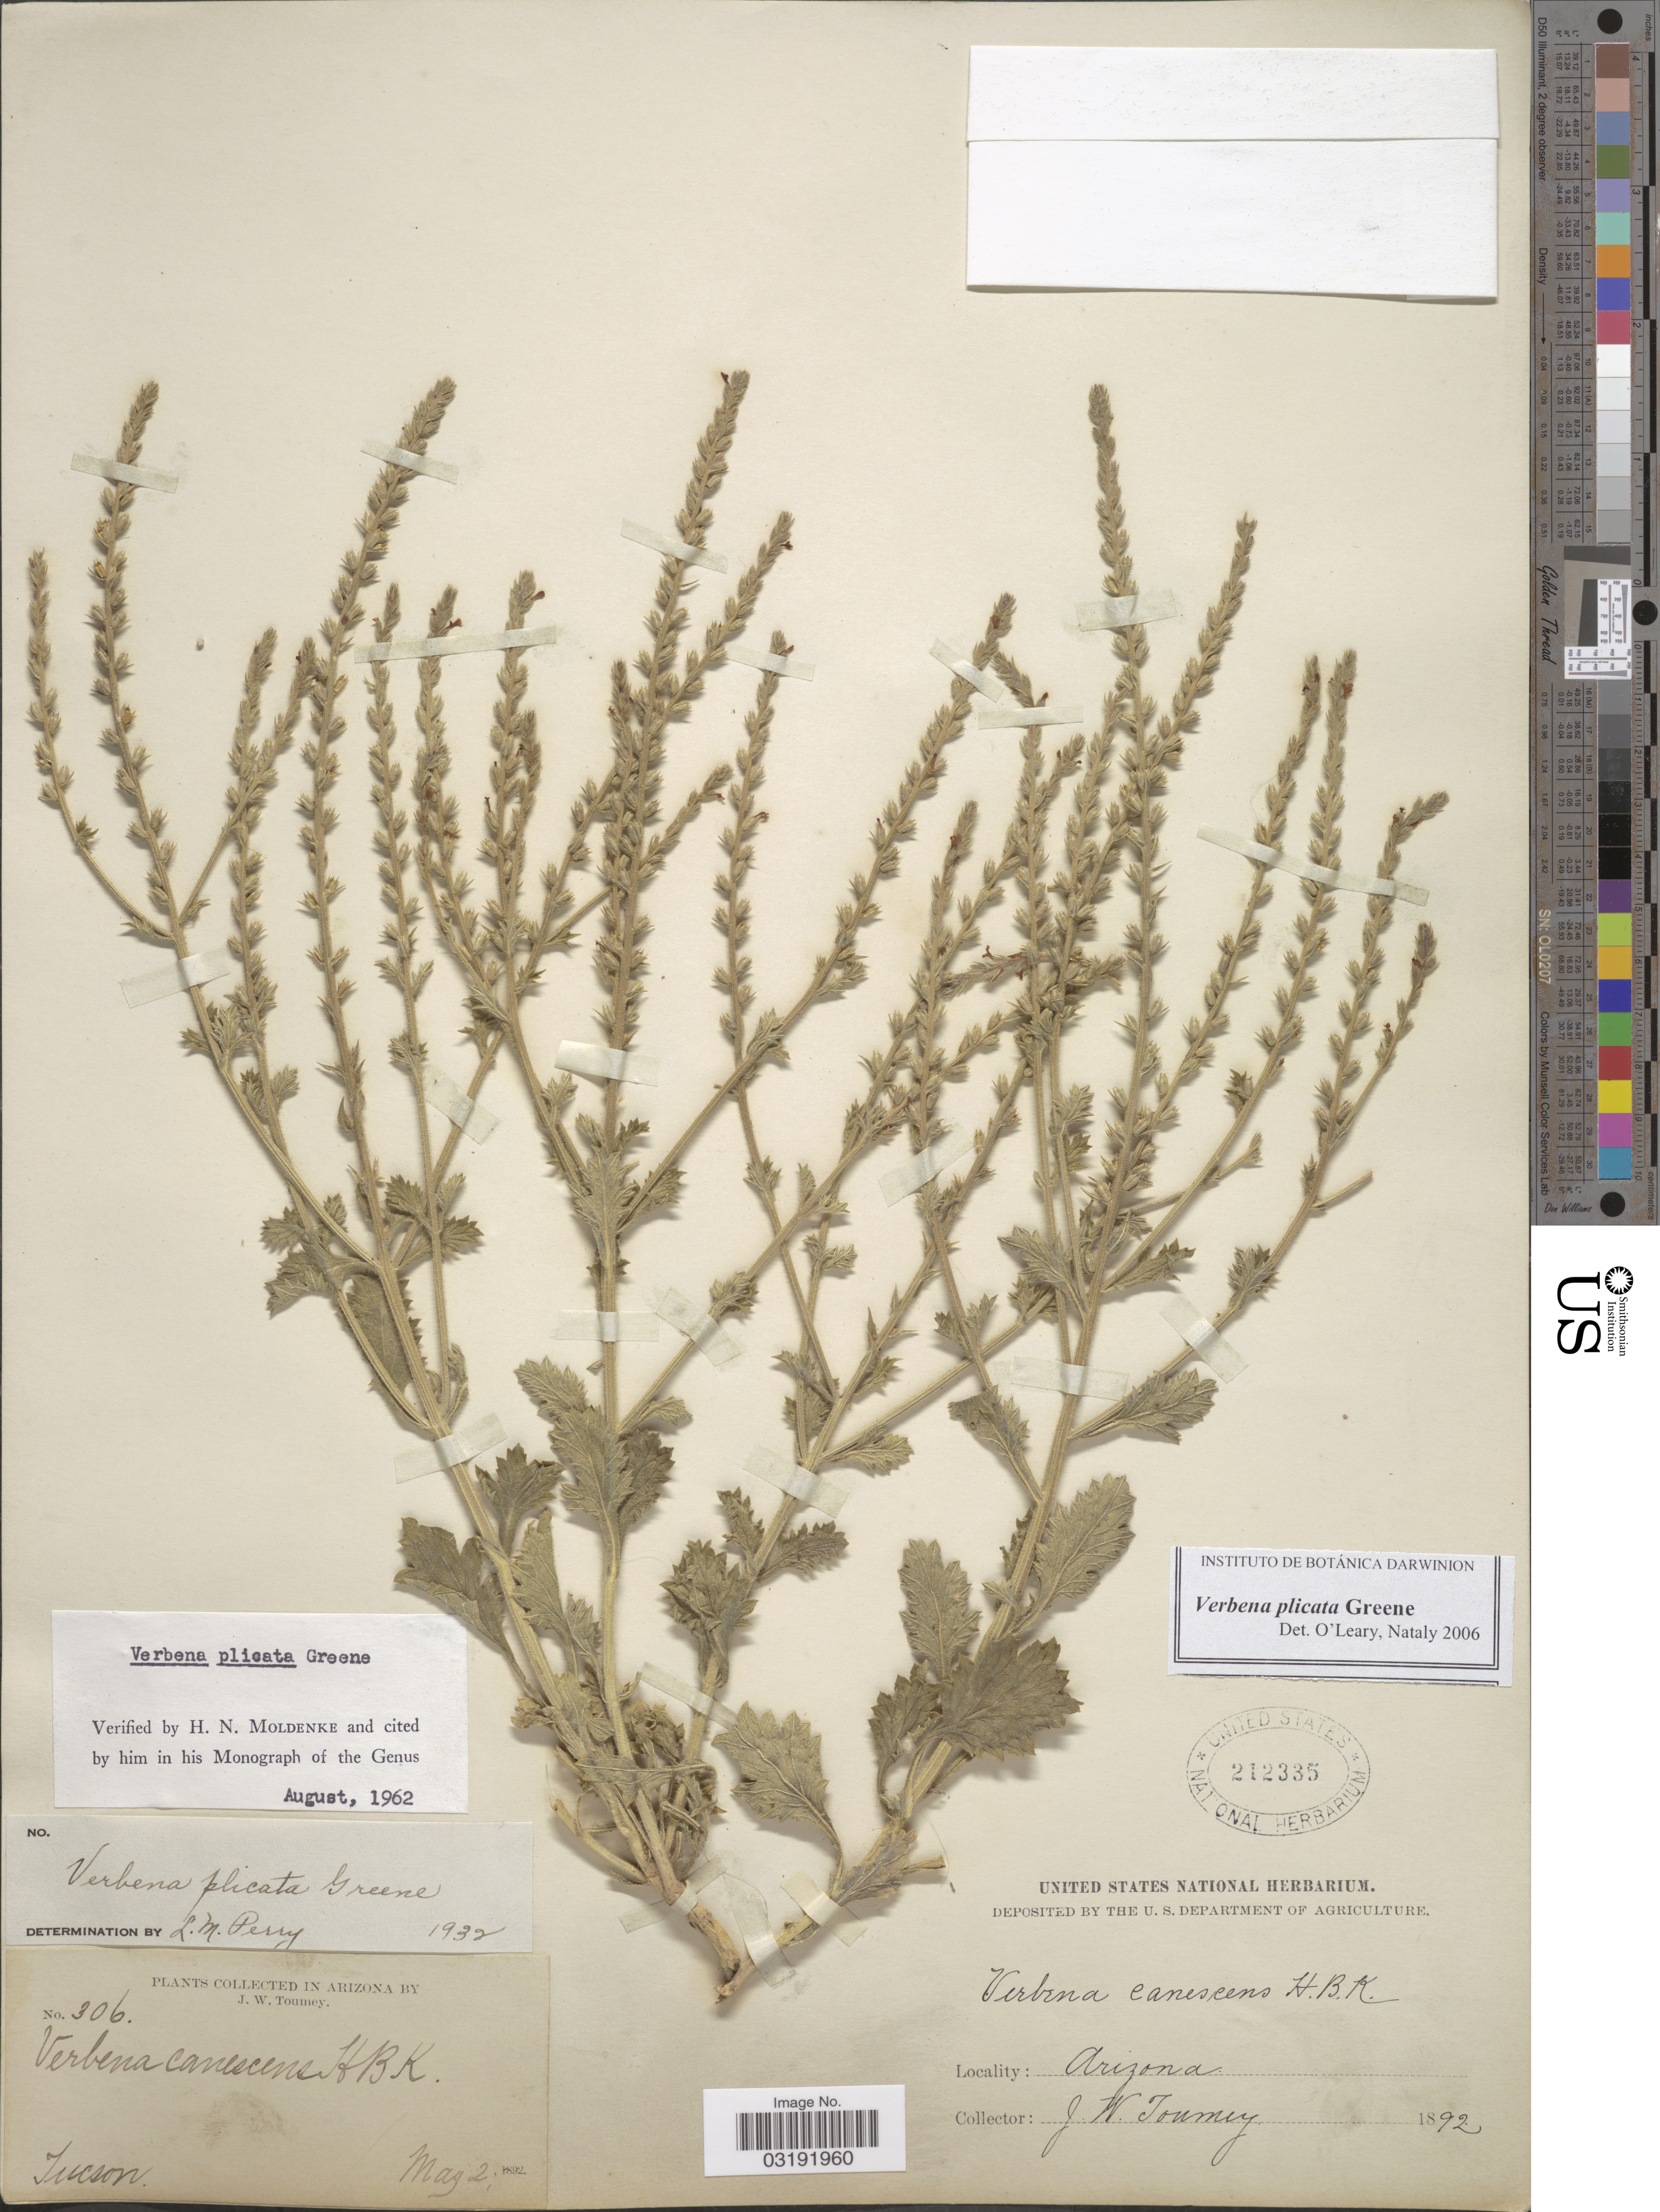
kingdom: Plantae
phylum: Tracheophyta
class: Magnoliopsida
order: Lamiales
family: Verbenaceae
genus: Verbena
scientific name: Verbena plicata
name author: Greene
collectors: J. W. Toumey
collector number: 306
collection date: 1892-05-02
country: United States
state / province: Arizona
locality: Tucson.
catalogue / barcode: US 212335